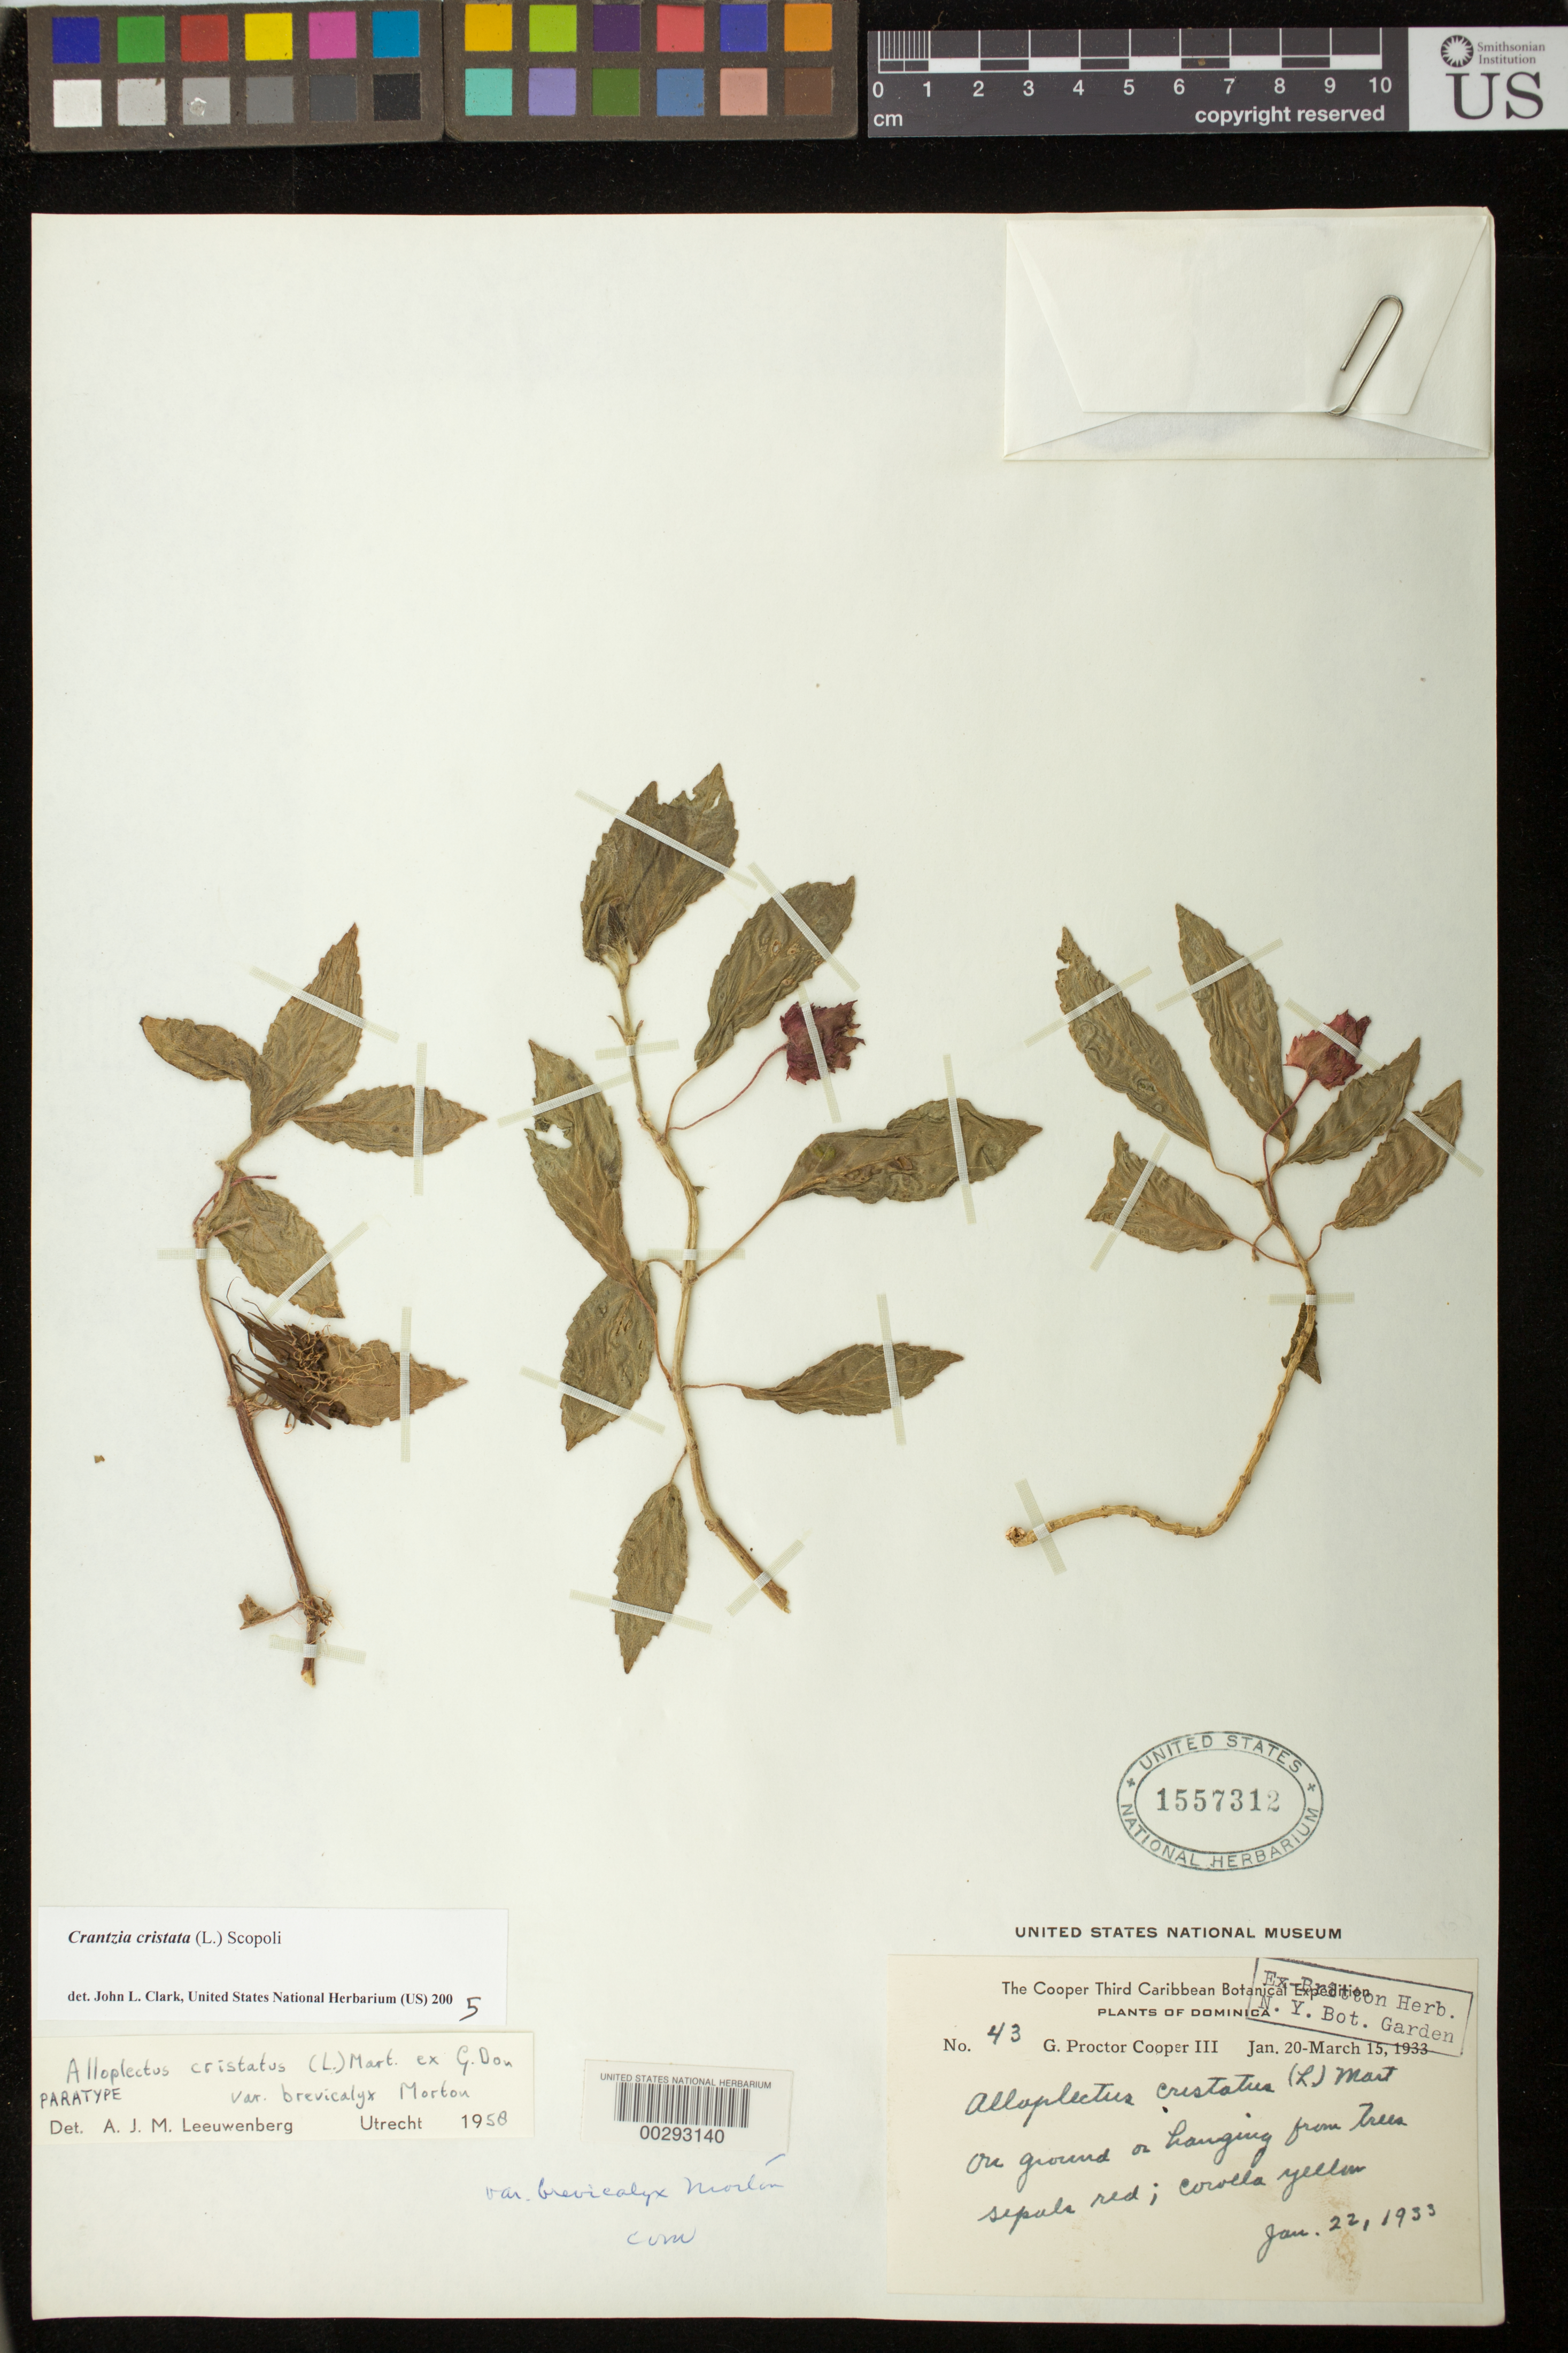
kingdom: Plantae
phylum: Tracheophyta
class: Magnoliopsida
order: Lamiales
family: Gesneriaceae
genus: Crantzia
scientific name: Crantzia cristata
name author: (L.) Scop. ex Fritsch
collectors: G. Cooper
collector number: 43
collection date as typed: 22 Jan 1933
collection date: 1933-01-22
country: Dominica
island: Dominica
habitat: On ground or hanging from trees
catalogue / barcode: US 1557312